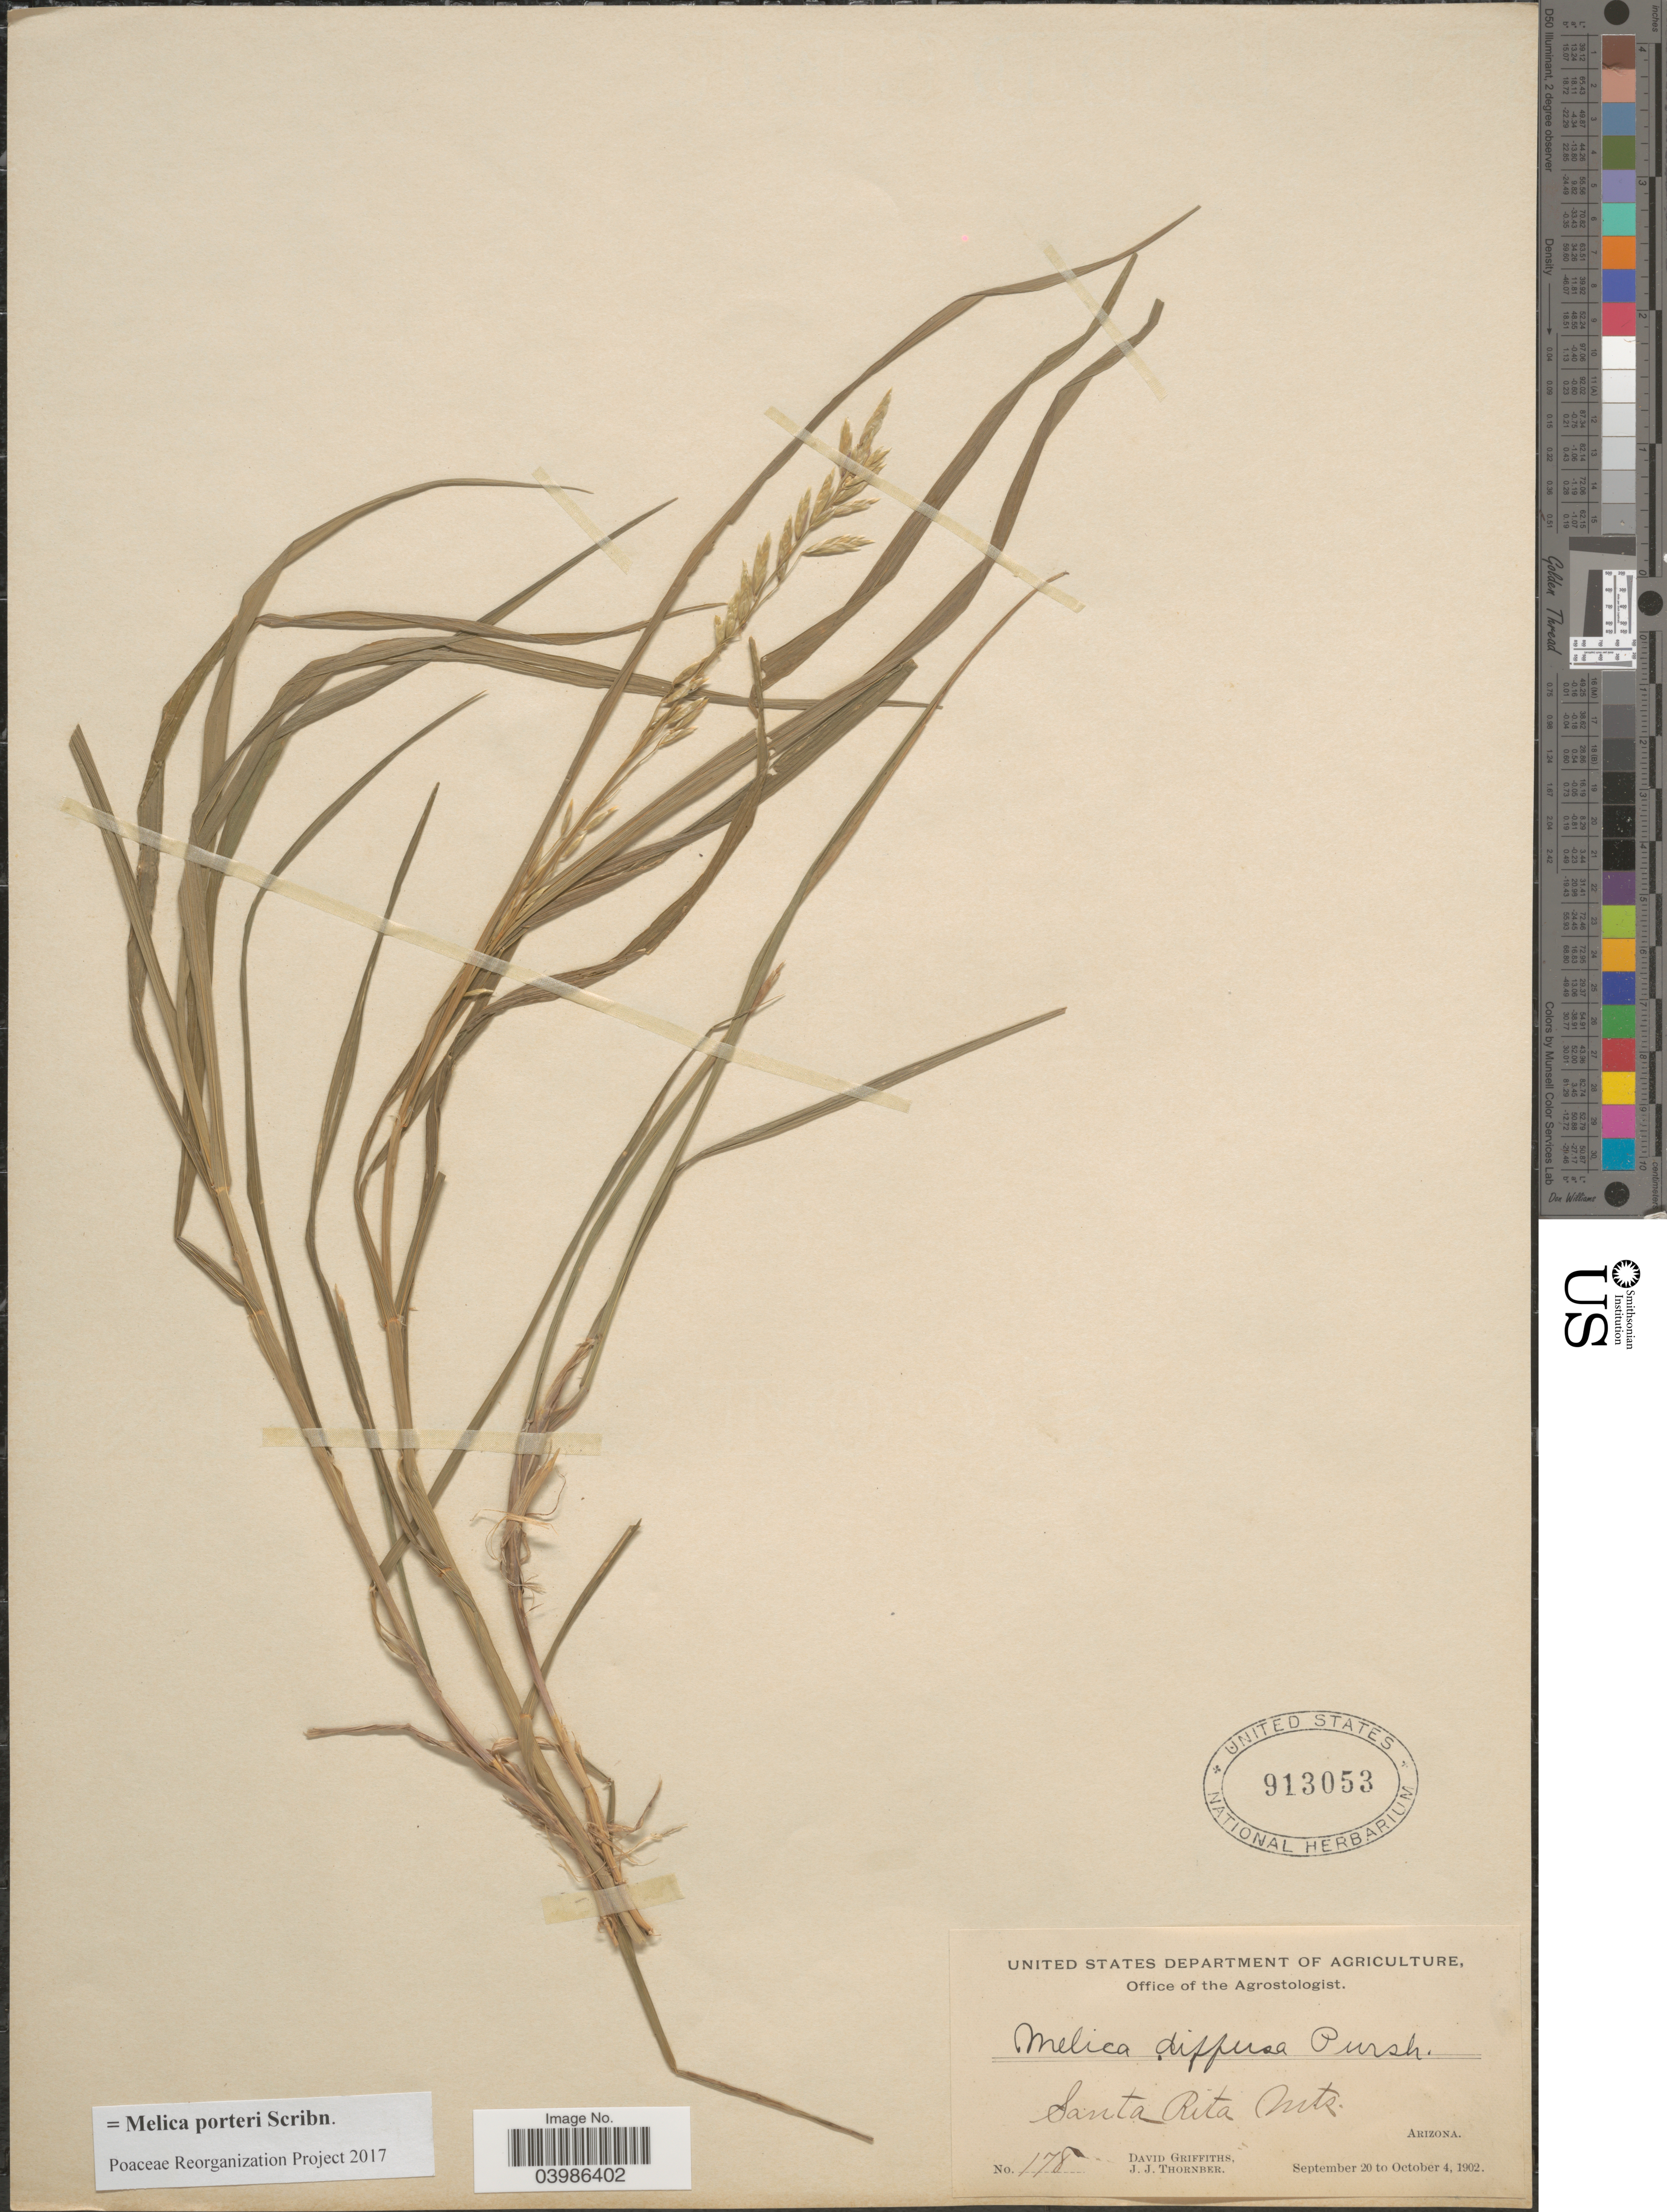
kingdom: Plantae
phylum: Tracheophyta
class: Liliopsida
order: Poales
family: Poaceae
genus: Melica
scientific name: Melica porteri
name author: Scribn.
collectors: D. Griffiths & J. Thornber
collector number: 178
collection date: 1902-09-20/1902-10-04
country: United States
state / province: Arizona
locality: Santa Rita Mts.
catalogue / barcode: US 913053